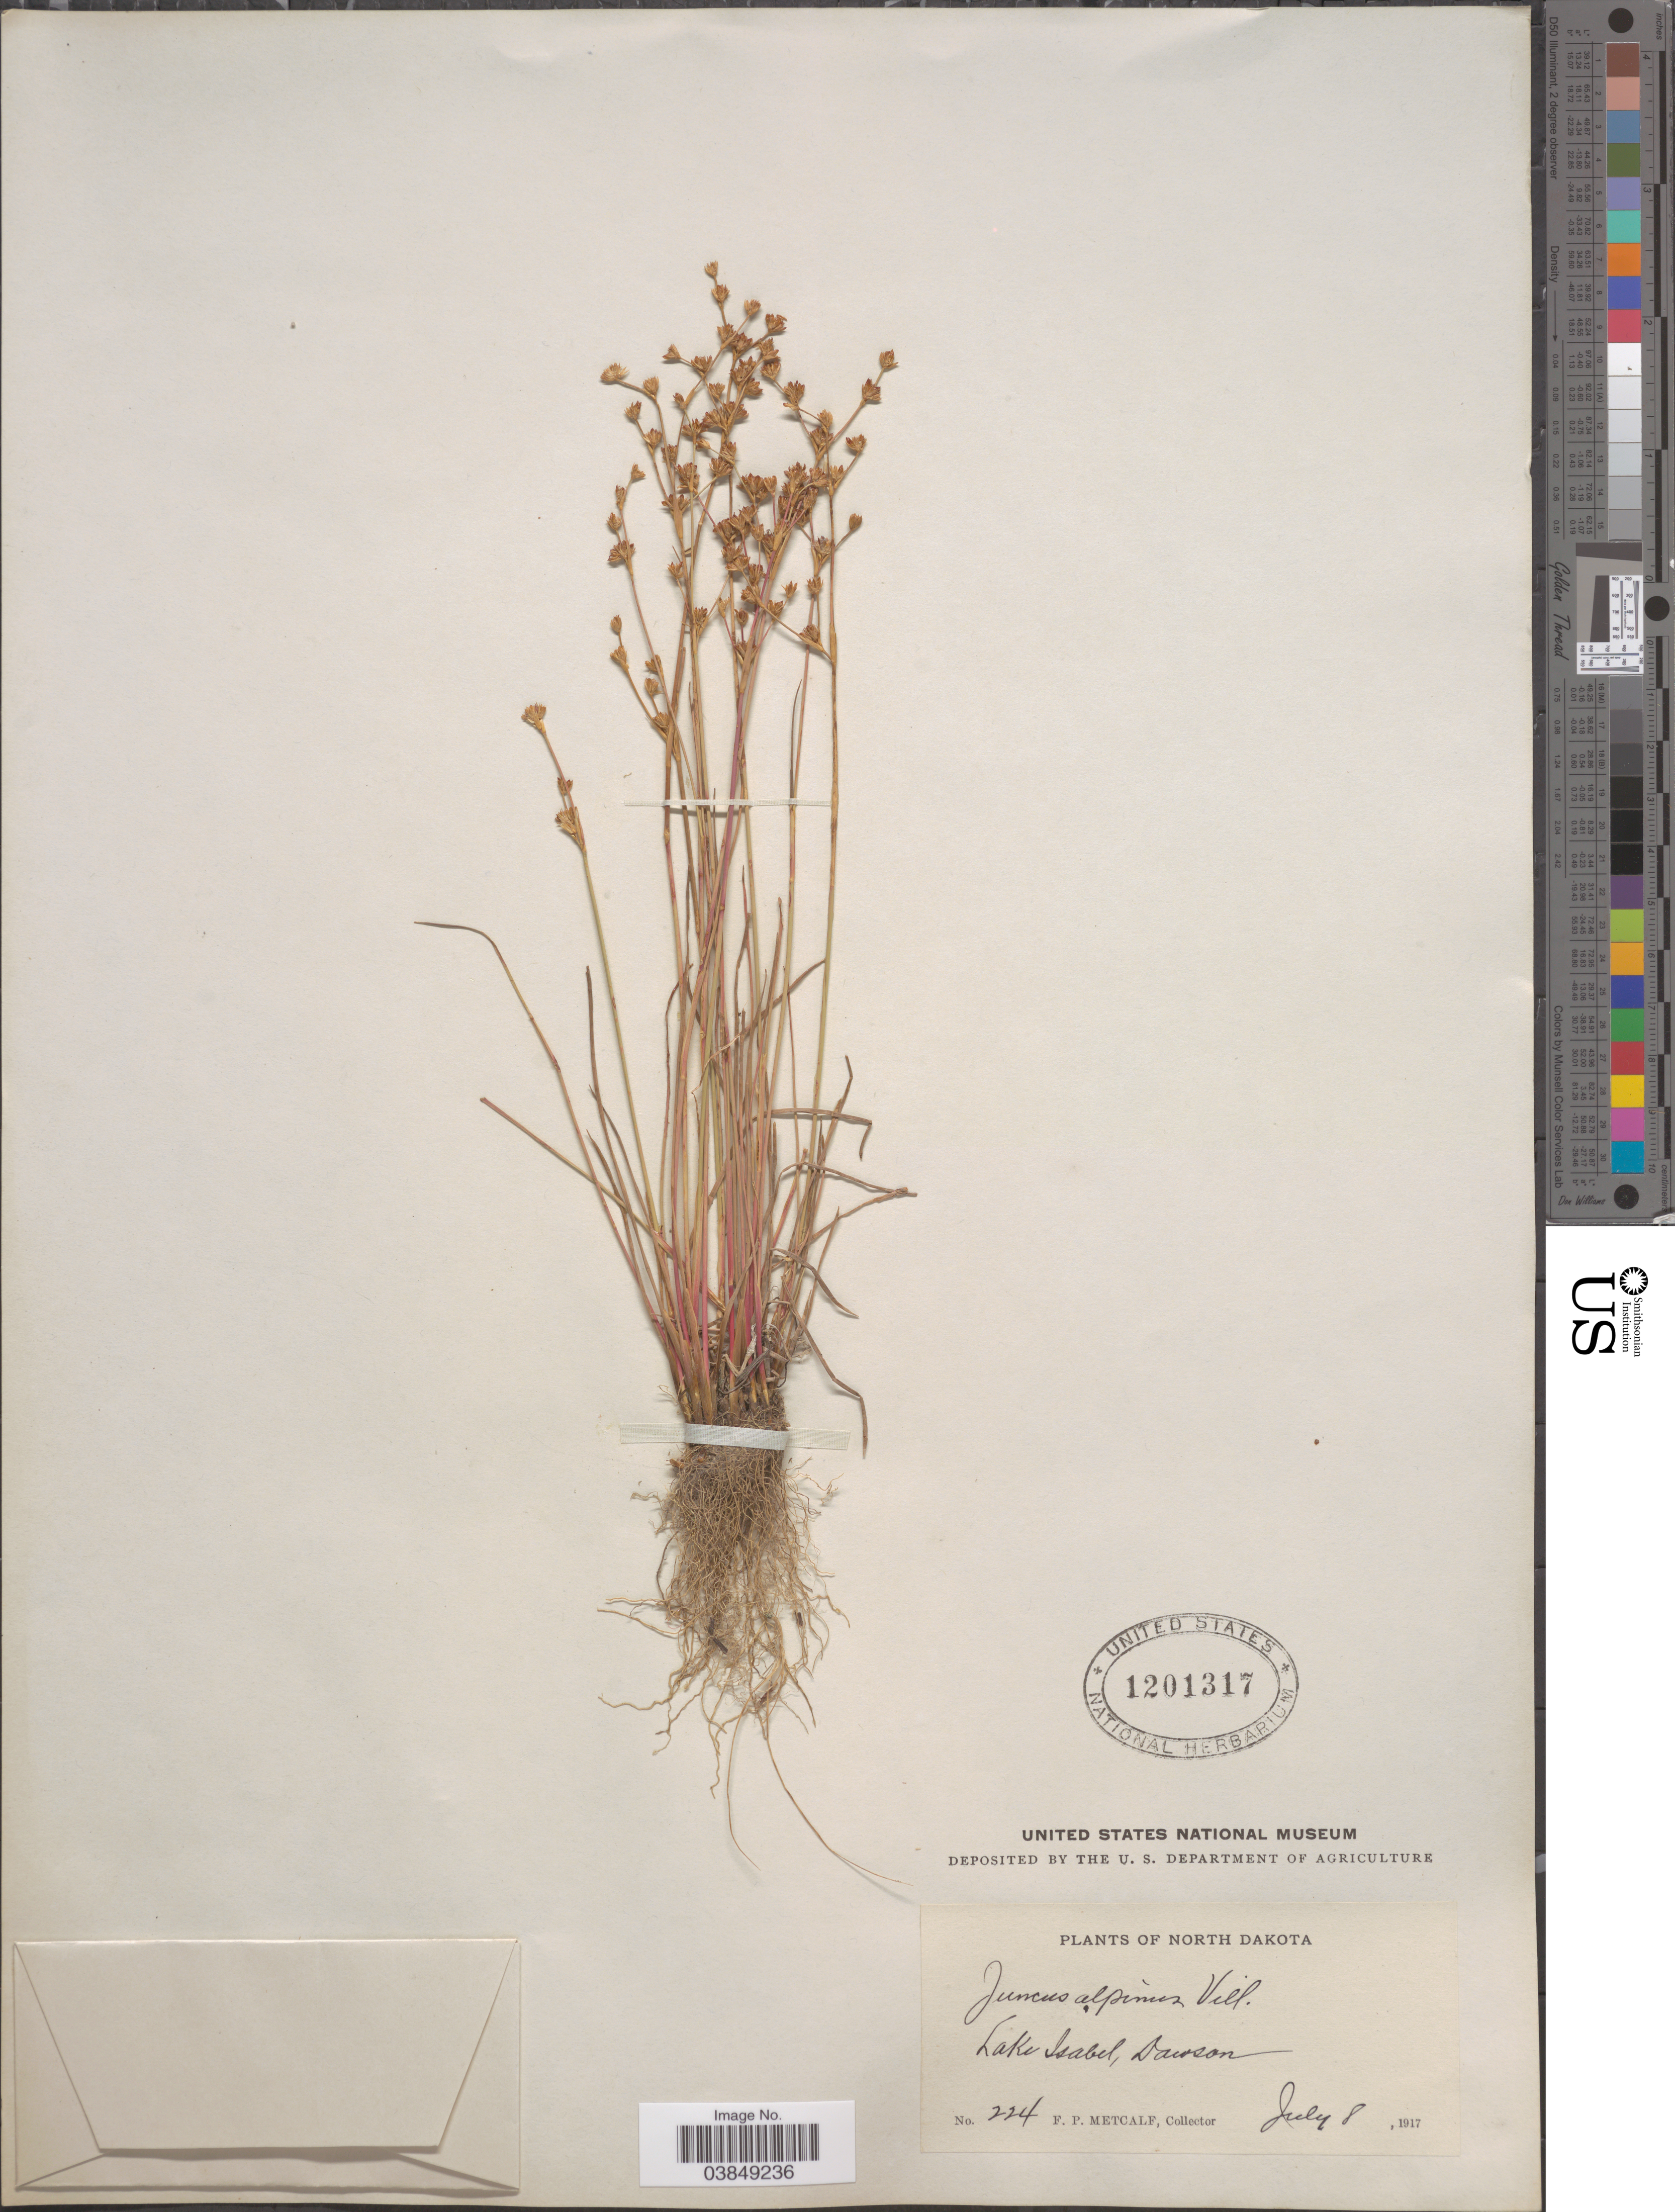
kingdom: Plantae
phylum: Tracheophyta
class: Liliopsida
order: Poales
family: Juncaceae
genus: Juncus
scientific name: Juncus alpinus var. rariflorus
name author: (Hartm.) Hartm.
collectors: F. Metcalf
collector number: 224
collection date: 1917-07-08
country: United States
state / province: North Dakota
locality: Lake Isabel, Dawson.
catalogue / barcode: US 1201317